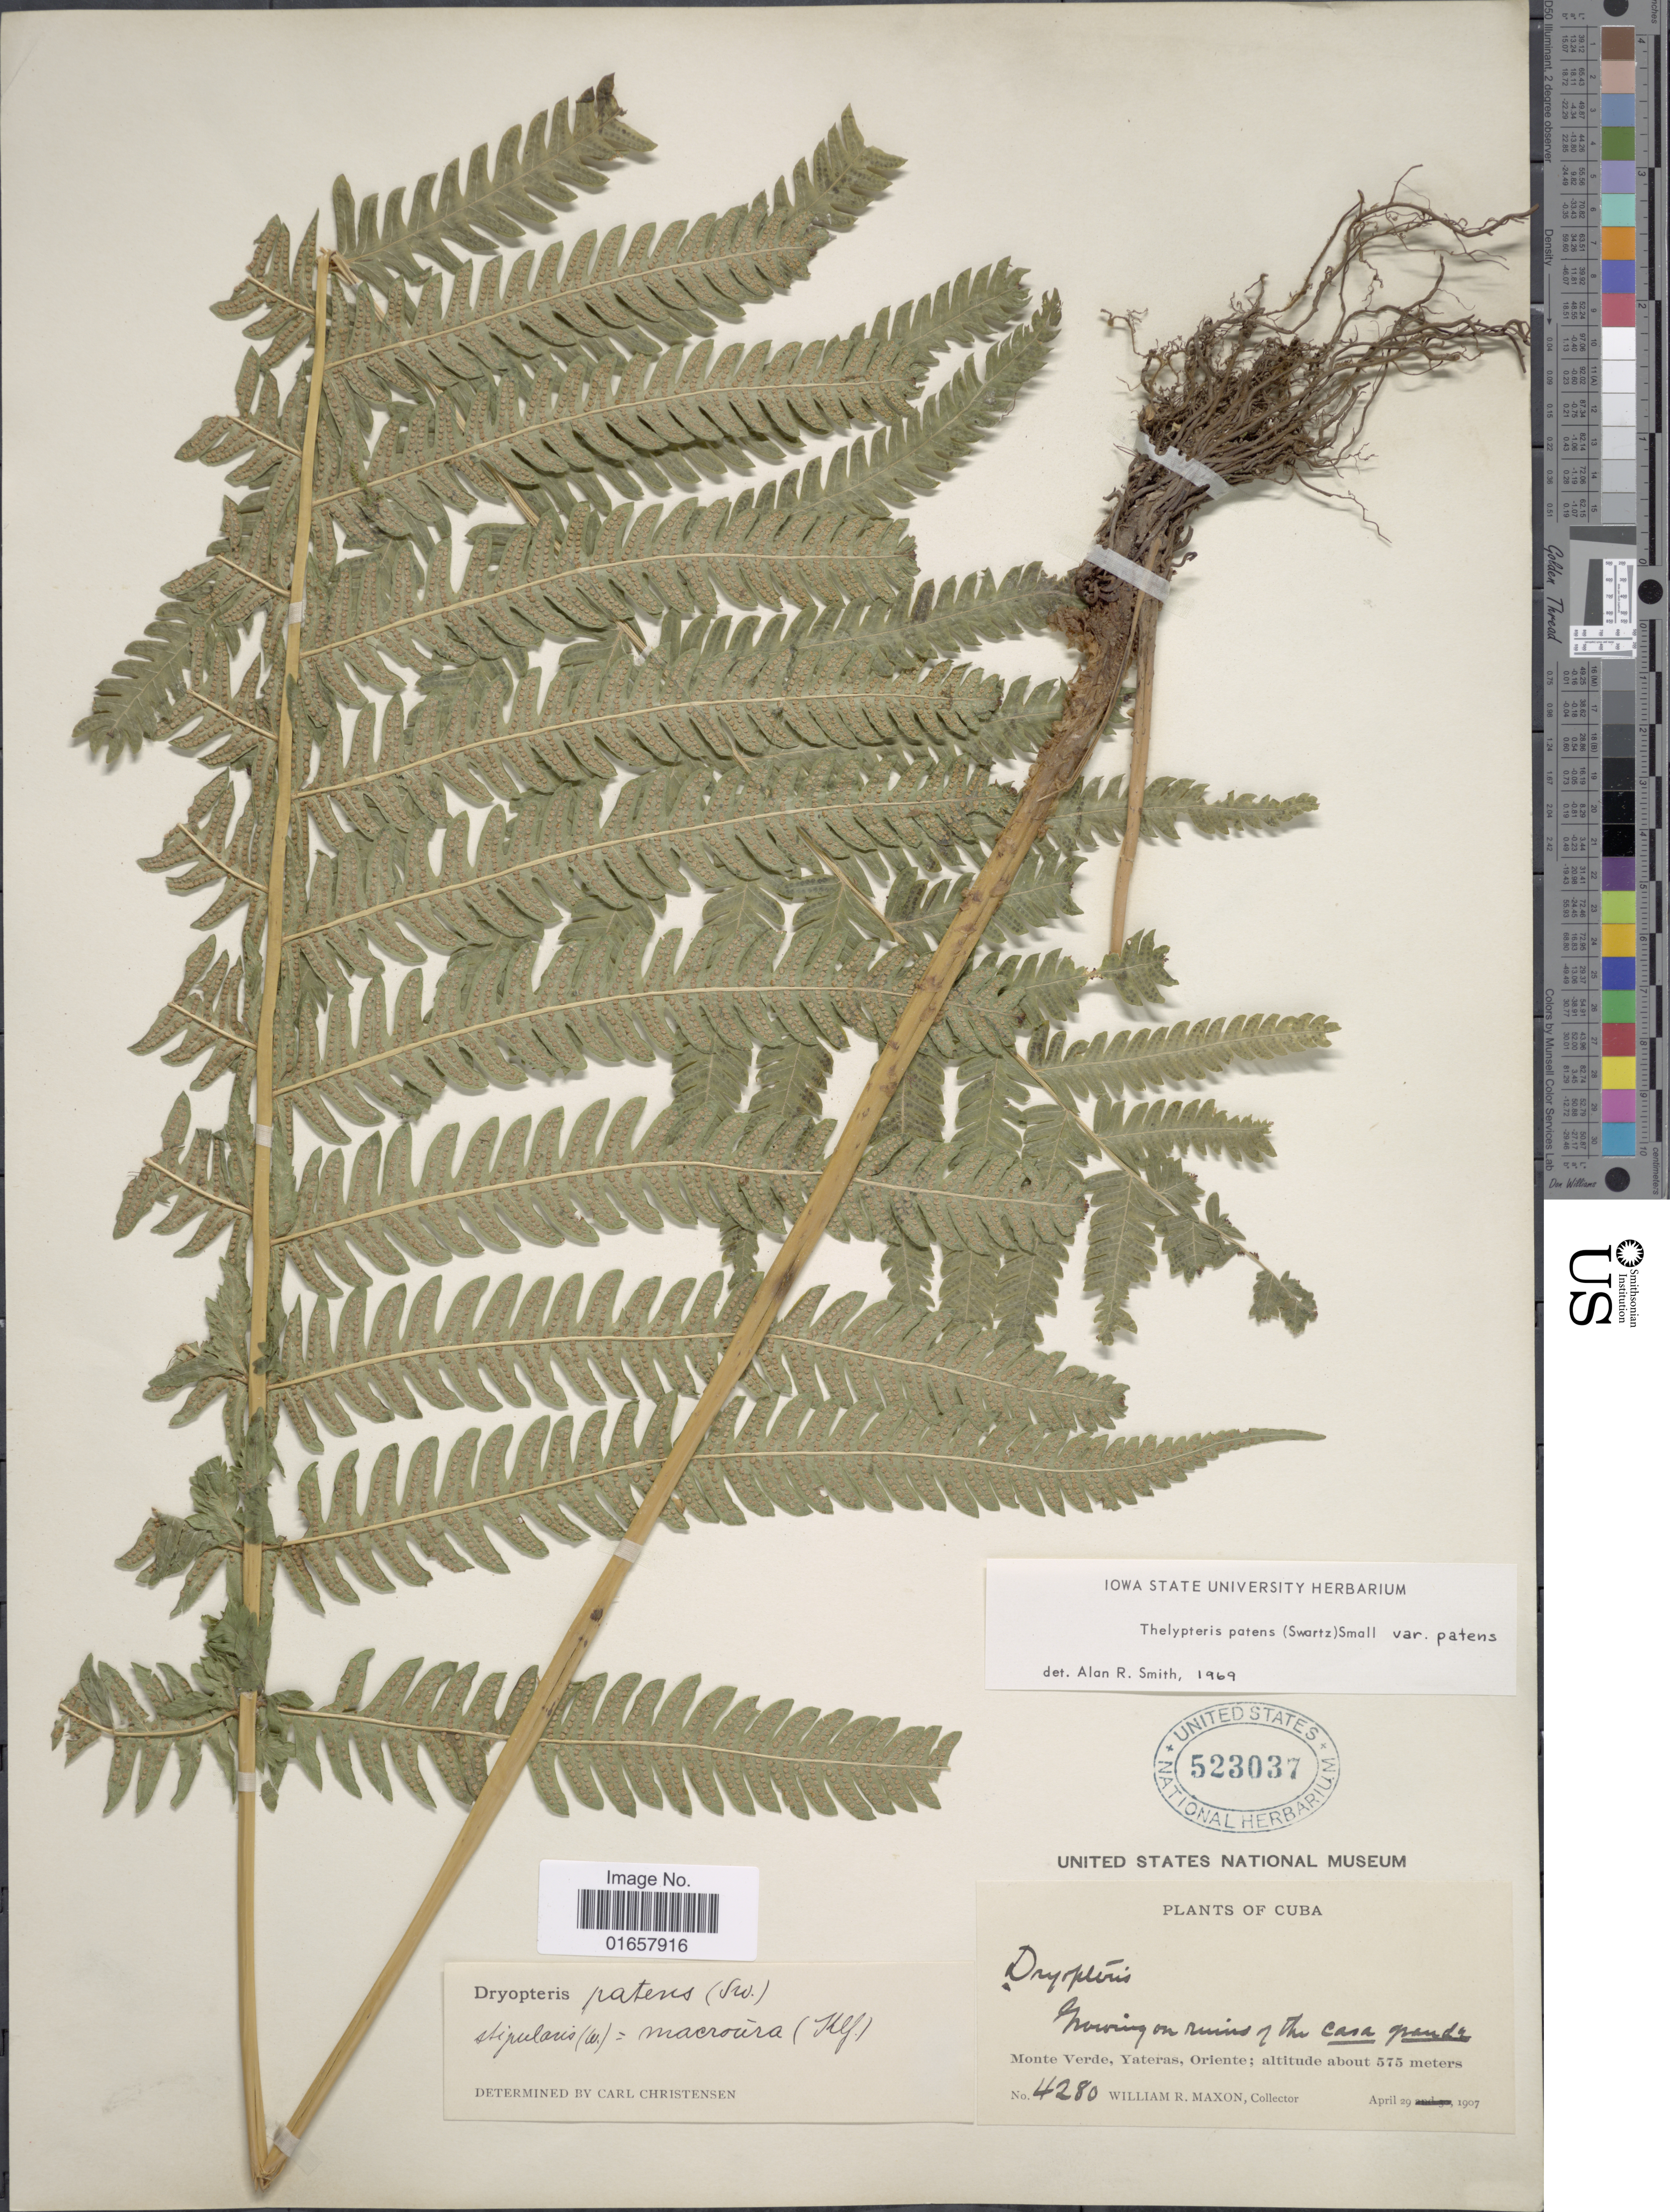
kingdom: Plantae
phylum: Tracheophyta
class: Polypodiopsida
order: Polypodiales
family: Thelypteridaceae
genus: Christella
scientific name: Christella patens var. patens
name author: (Sw.) Holttum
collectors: W. R. Maxon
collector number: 4280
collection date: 1907-04-29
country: Cuba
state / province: Oriente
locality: Cuba, Monte Verde, Yateras, Oriente.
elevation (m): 575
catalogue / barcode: US 523037